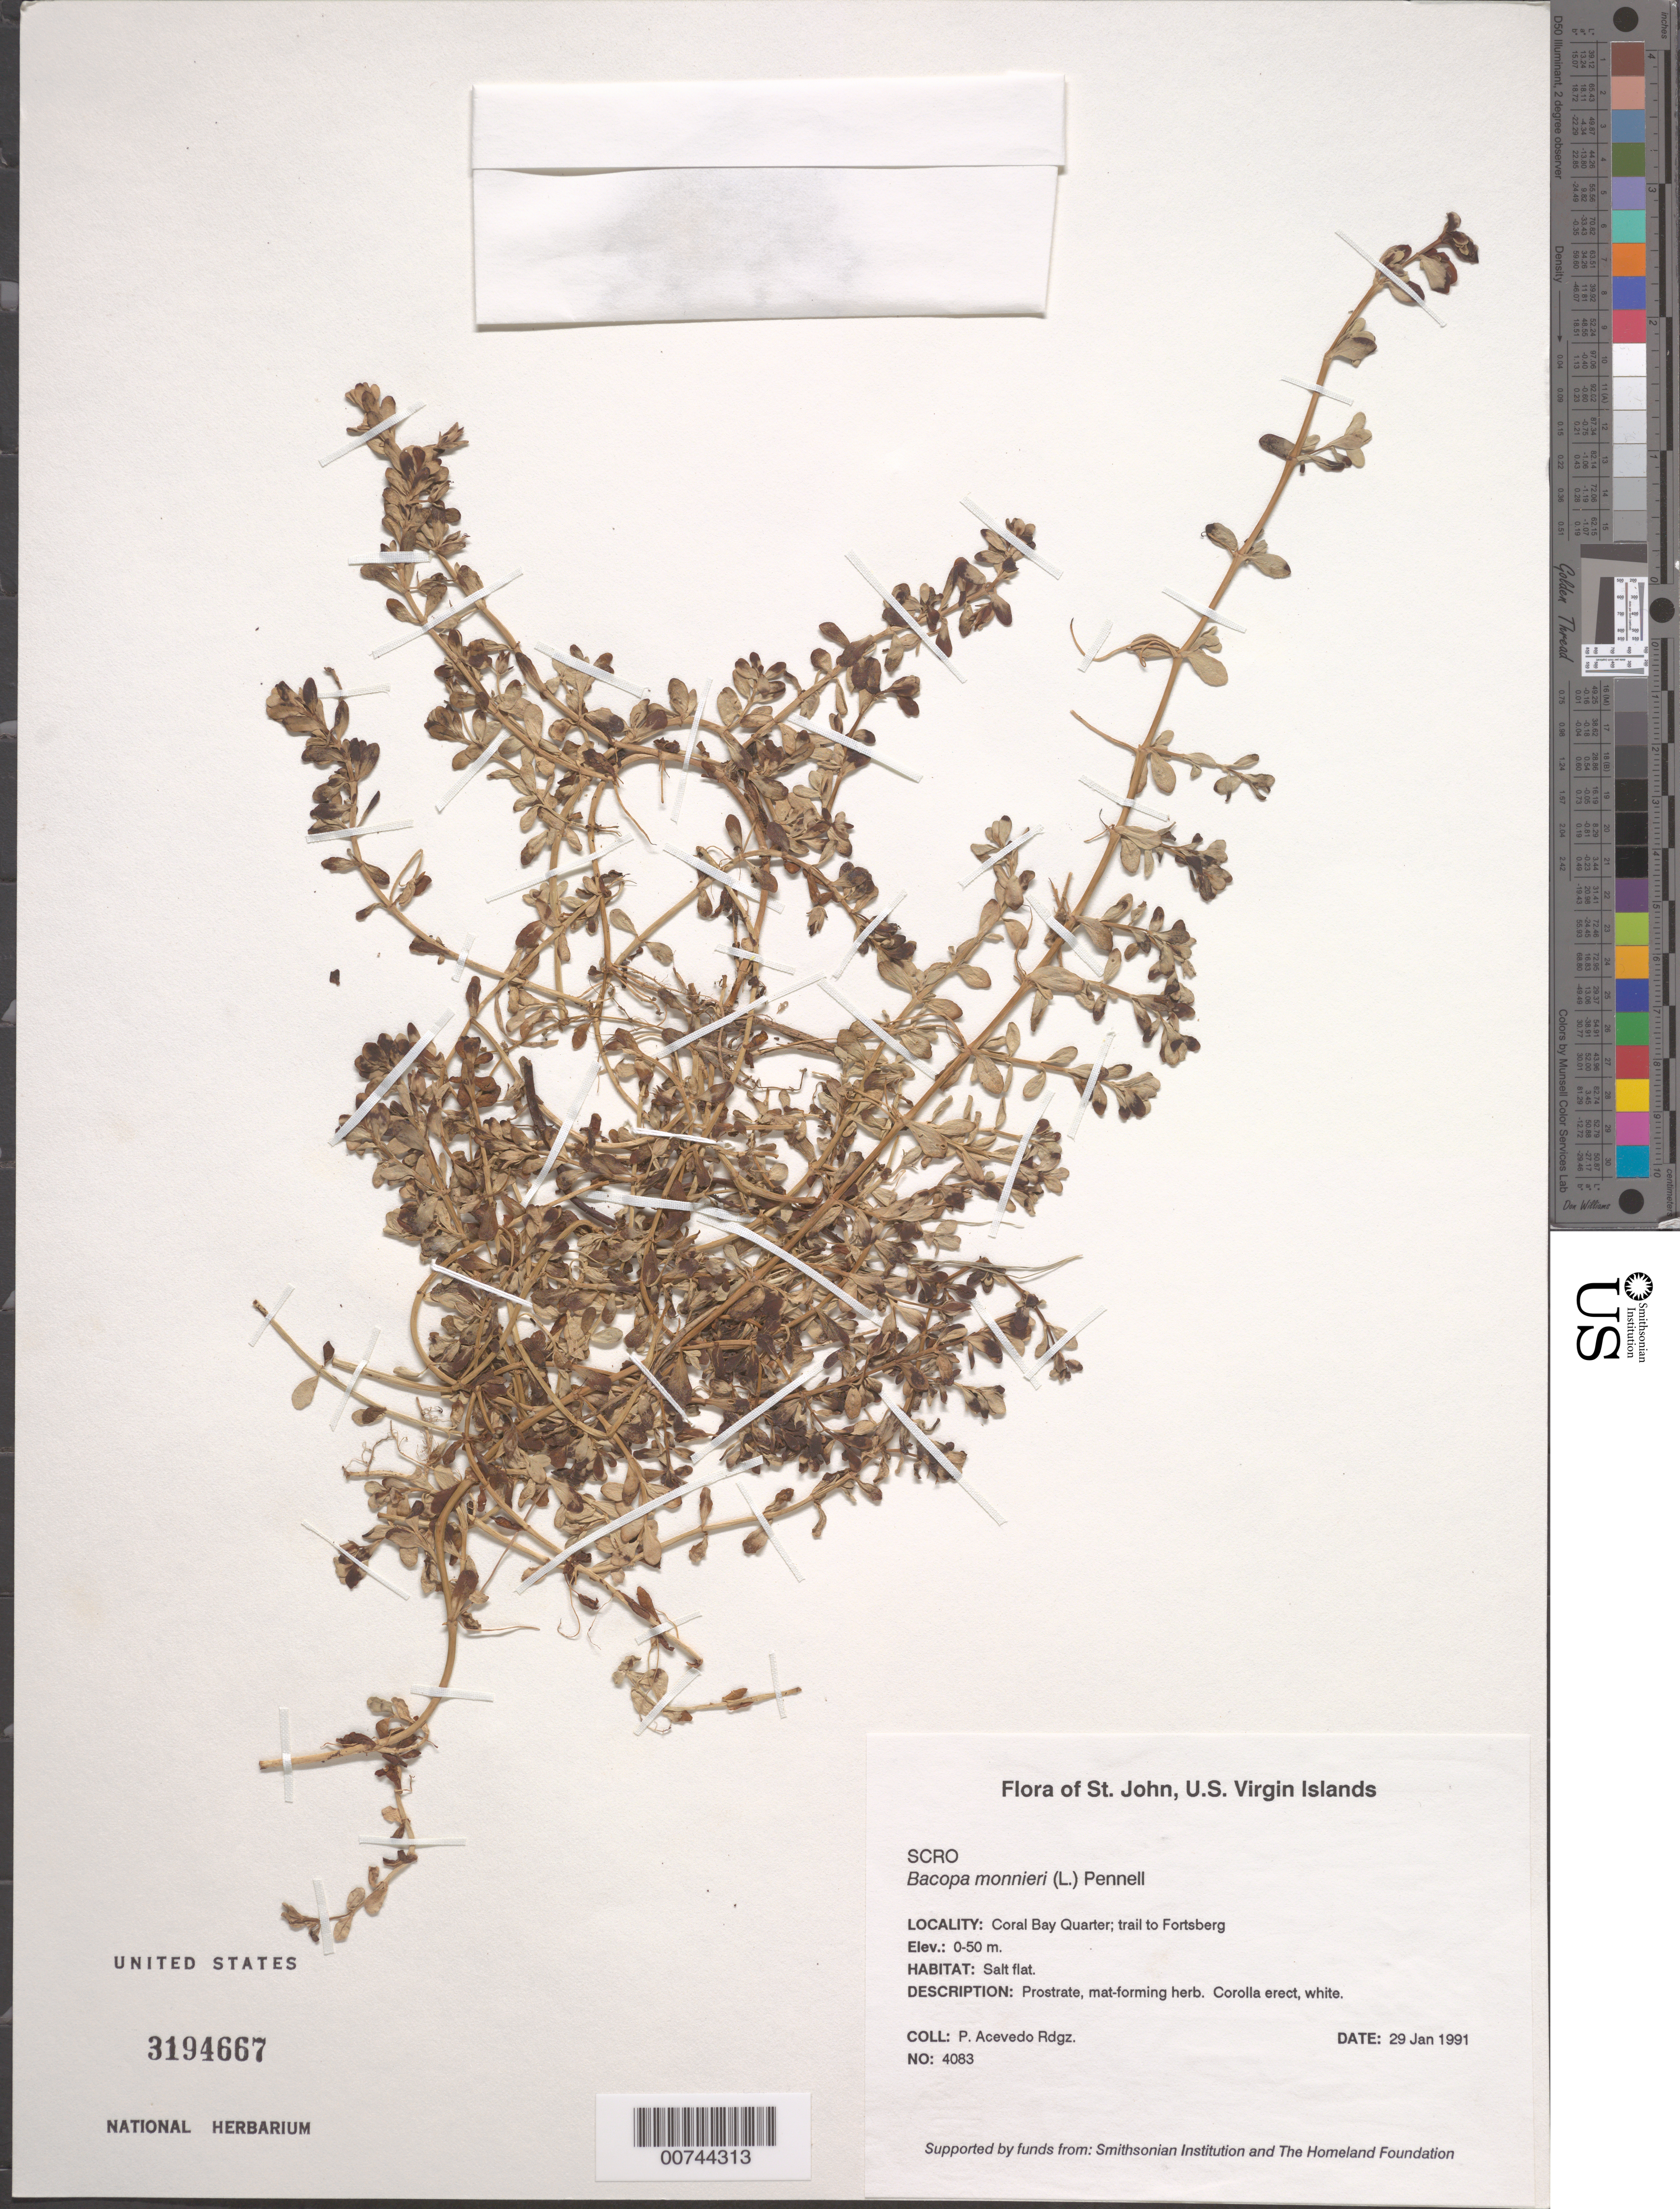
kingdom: Plantae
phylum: Tracheophyta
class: Magnoliopsida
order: Lamiales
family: Plantaginaceae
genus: Bacopa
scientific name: Bacopa monnieri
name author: (L.) Wettst.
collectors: P. Acevedo-Rodr.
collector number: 4083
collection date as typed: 29 Jan 1991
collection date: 1991-01-29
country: U.S. Virgin Islands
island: St. John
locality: Coral Bay Quarter; trail to Fortsberg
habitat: Salt flat.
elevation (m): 0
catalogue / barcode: US 3194667